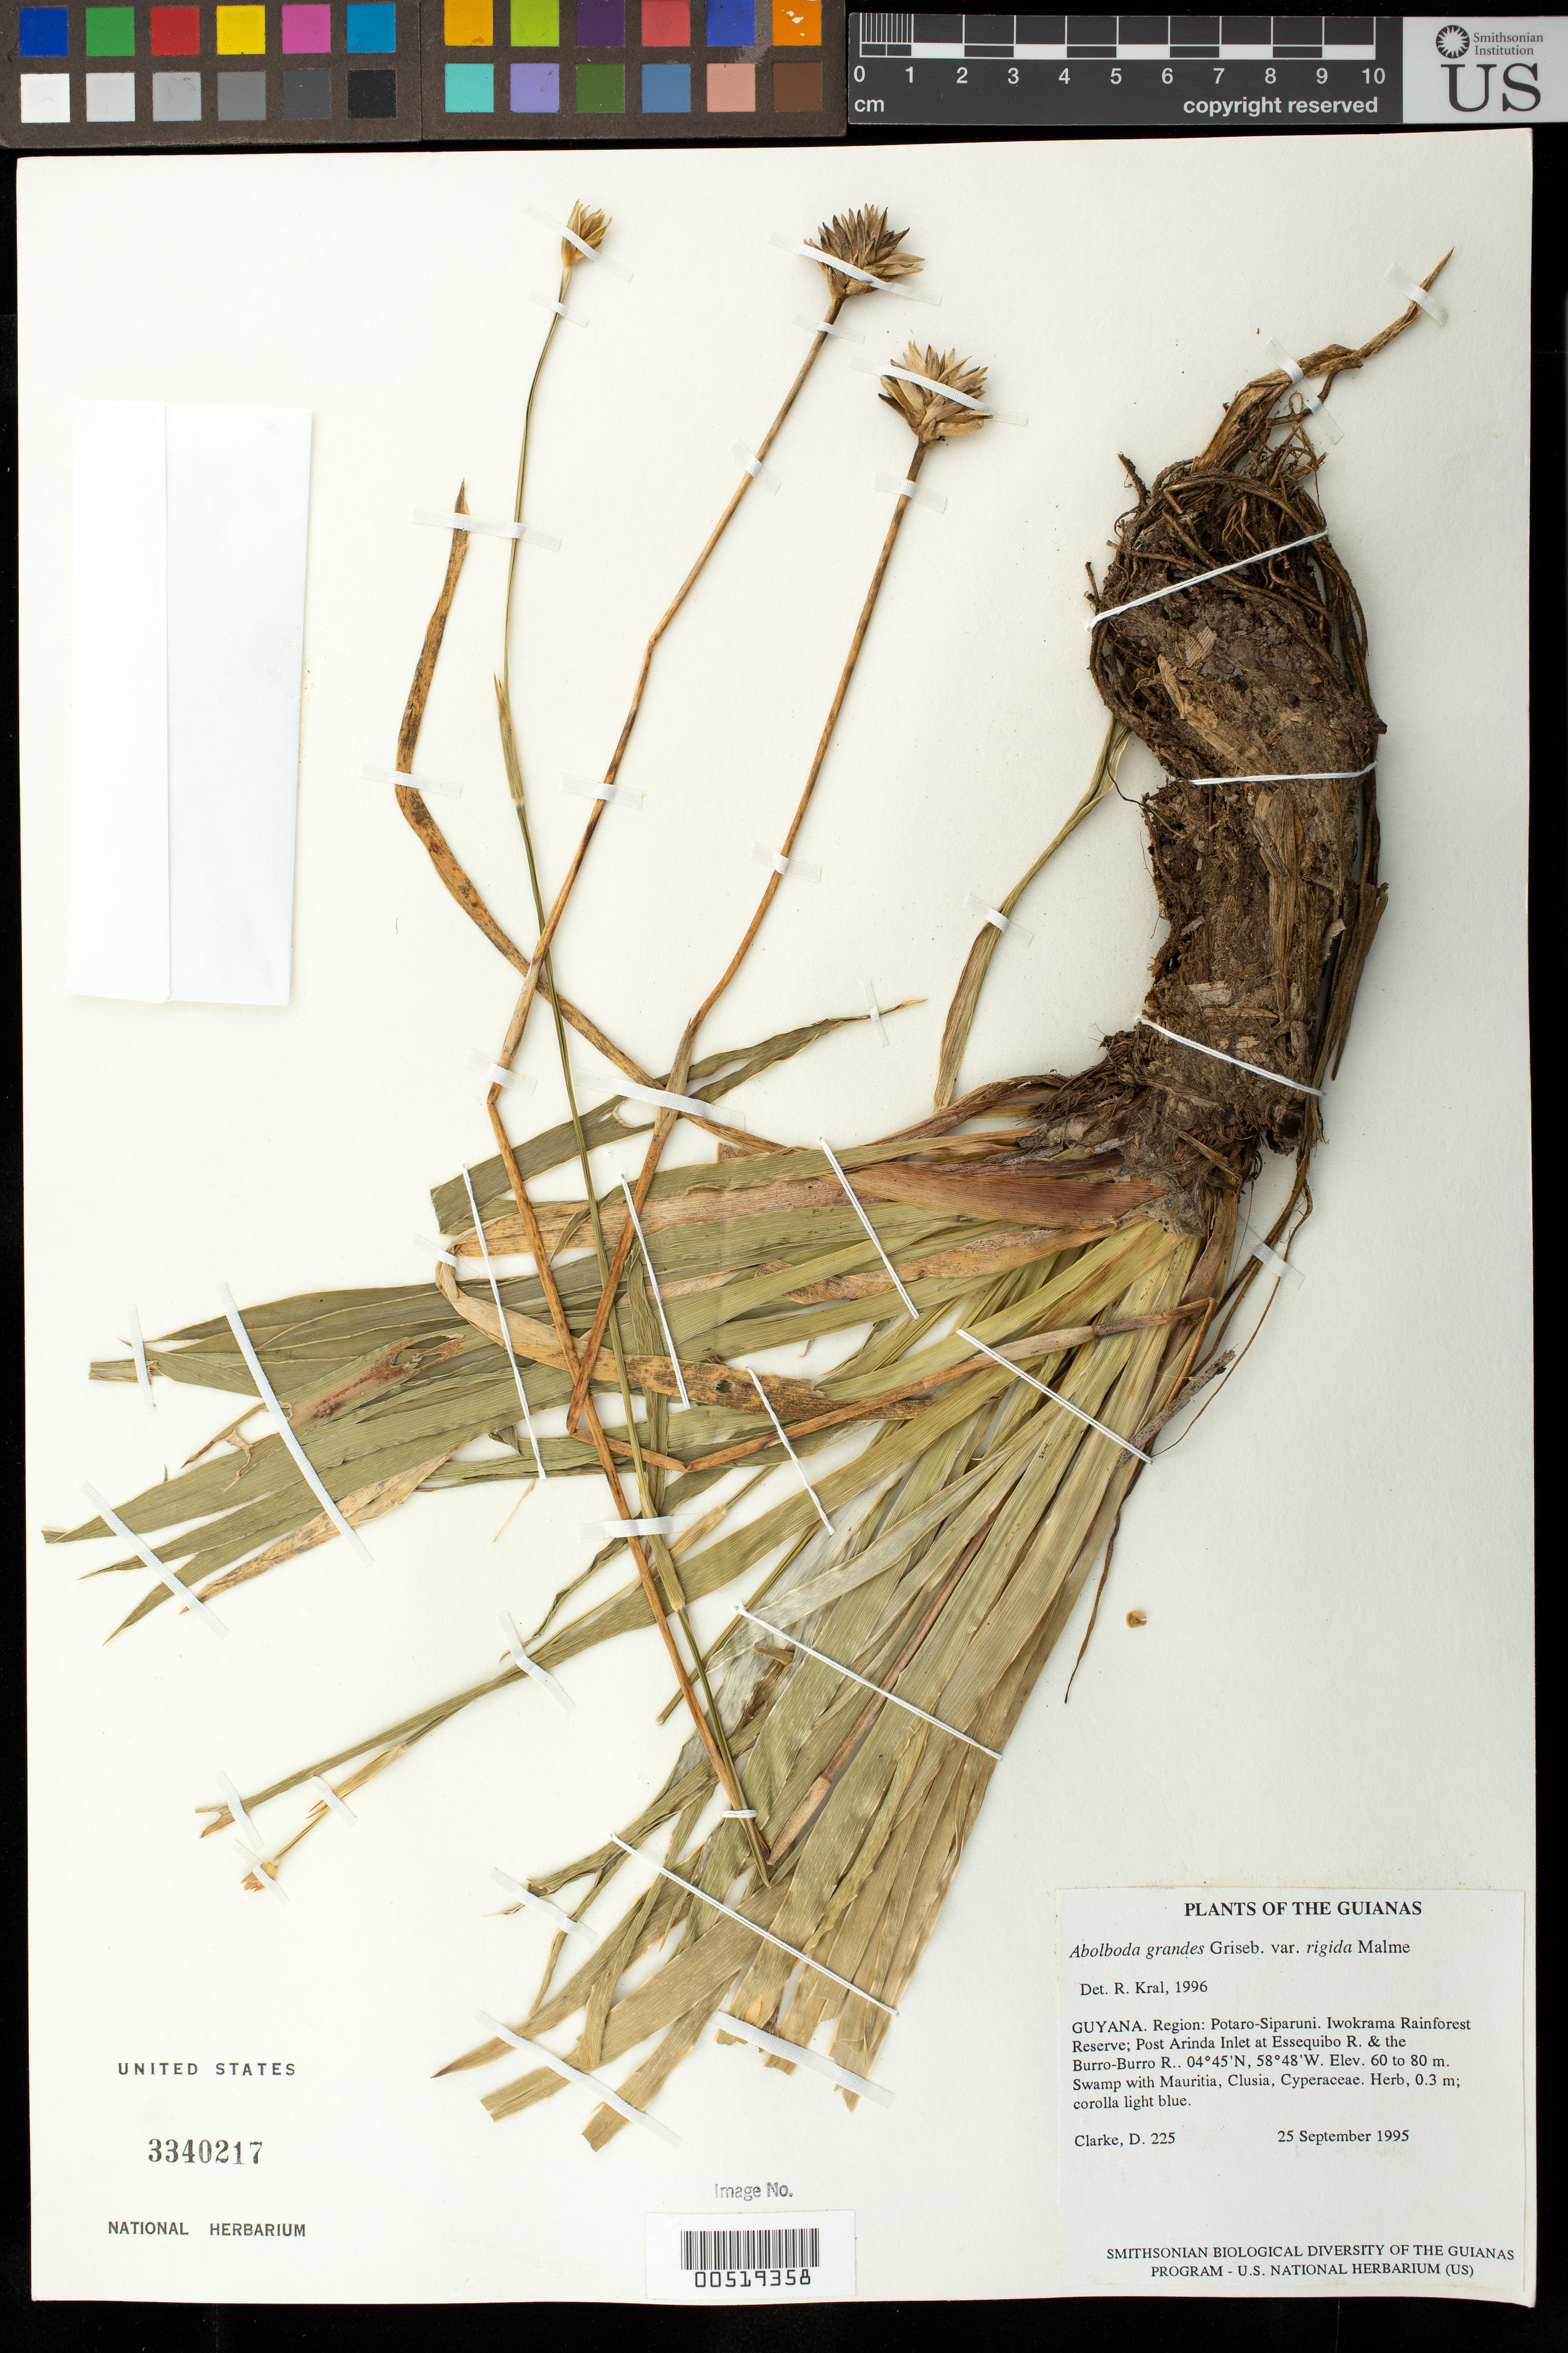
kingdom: Plantae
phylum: Tracheophyta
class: Liliopsida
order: Poales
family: Xyridaceae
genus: Abolboda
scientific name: Abolboda grandis var. rigida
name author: Malme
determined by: Kral, Robert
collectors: H. D. Clarke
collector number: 225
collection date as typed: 25 September 1995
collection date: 1995-09-25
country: Guyana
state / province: Potaro-Siparuni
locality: Iwokrama Rainforest Reserve; Post Arinda Inlet at Essequibo R. & the Burro-Burro R.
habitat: Swamp with Mauritia, Clusia, Cyperaceae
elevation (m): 60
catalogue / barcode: US 3340217